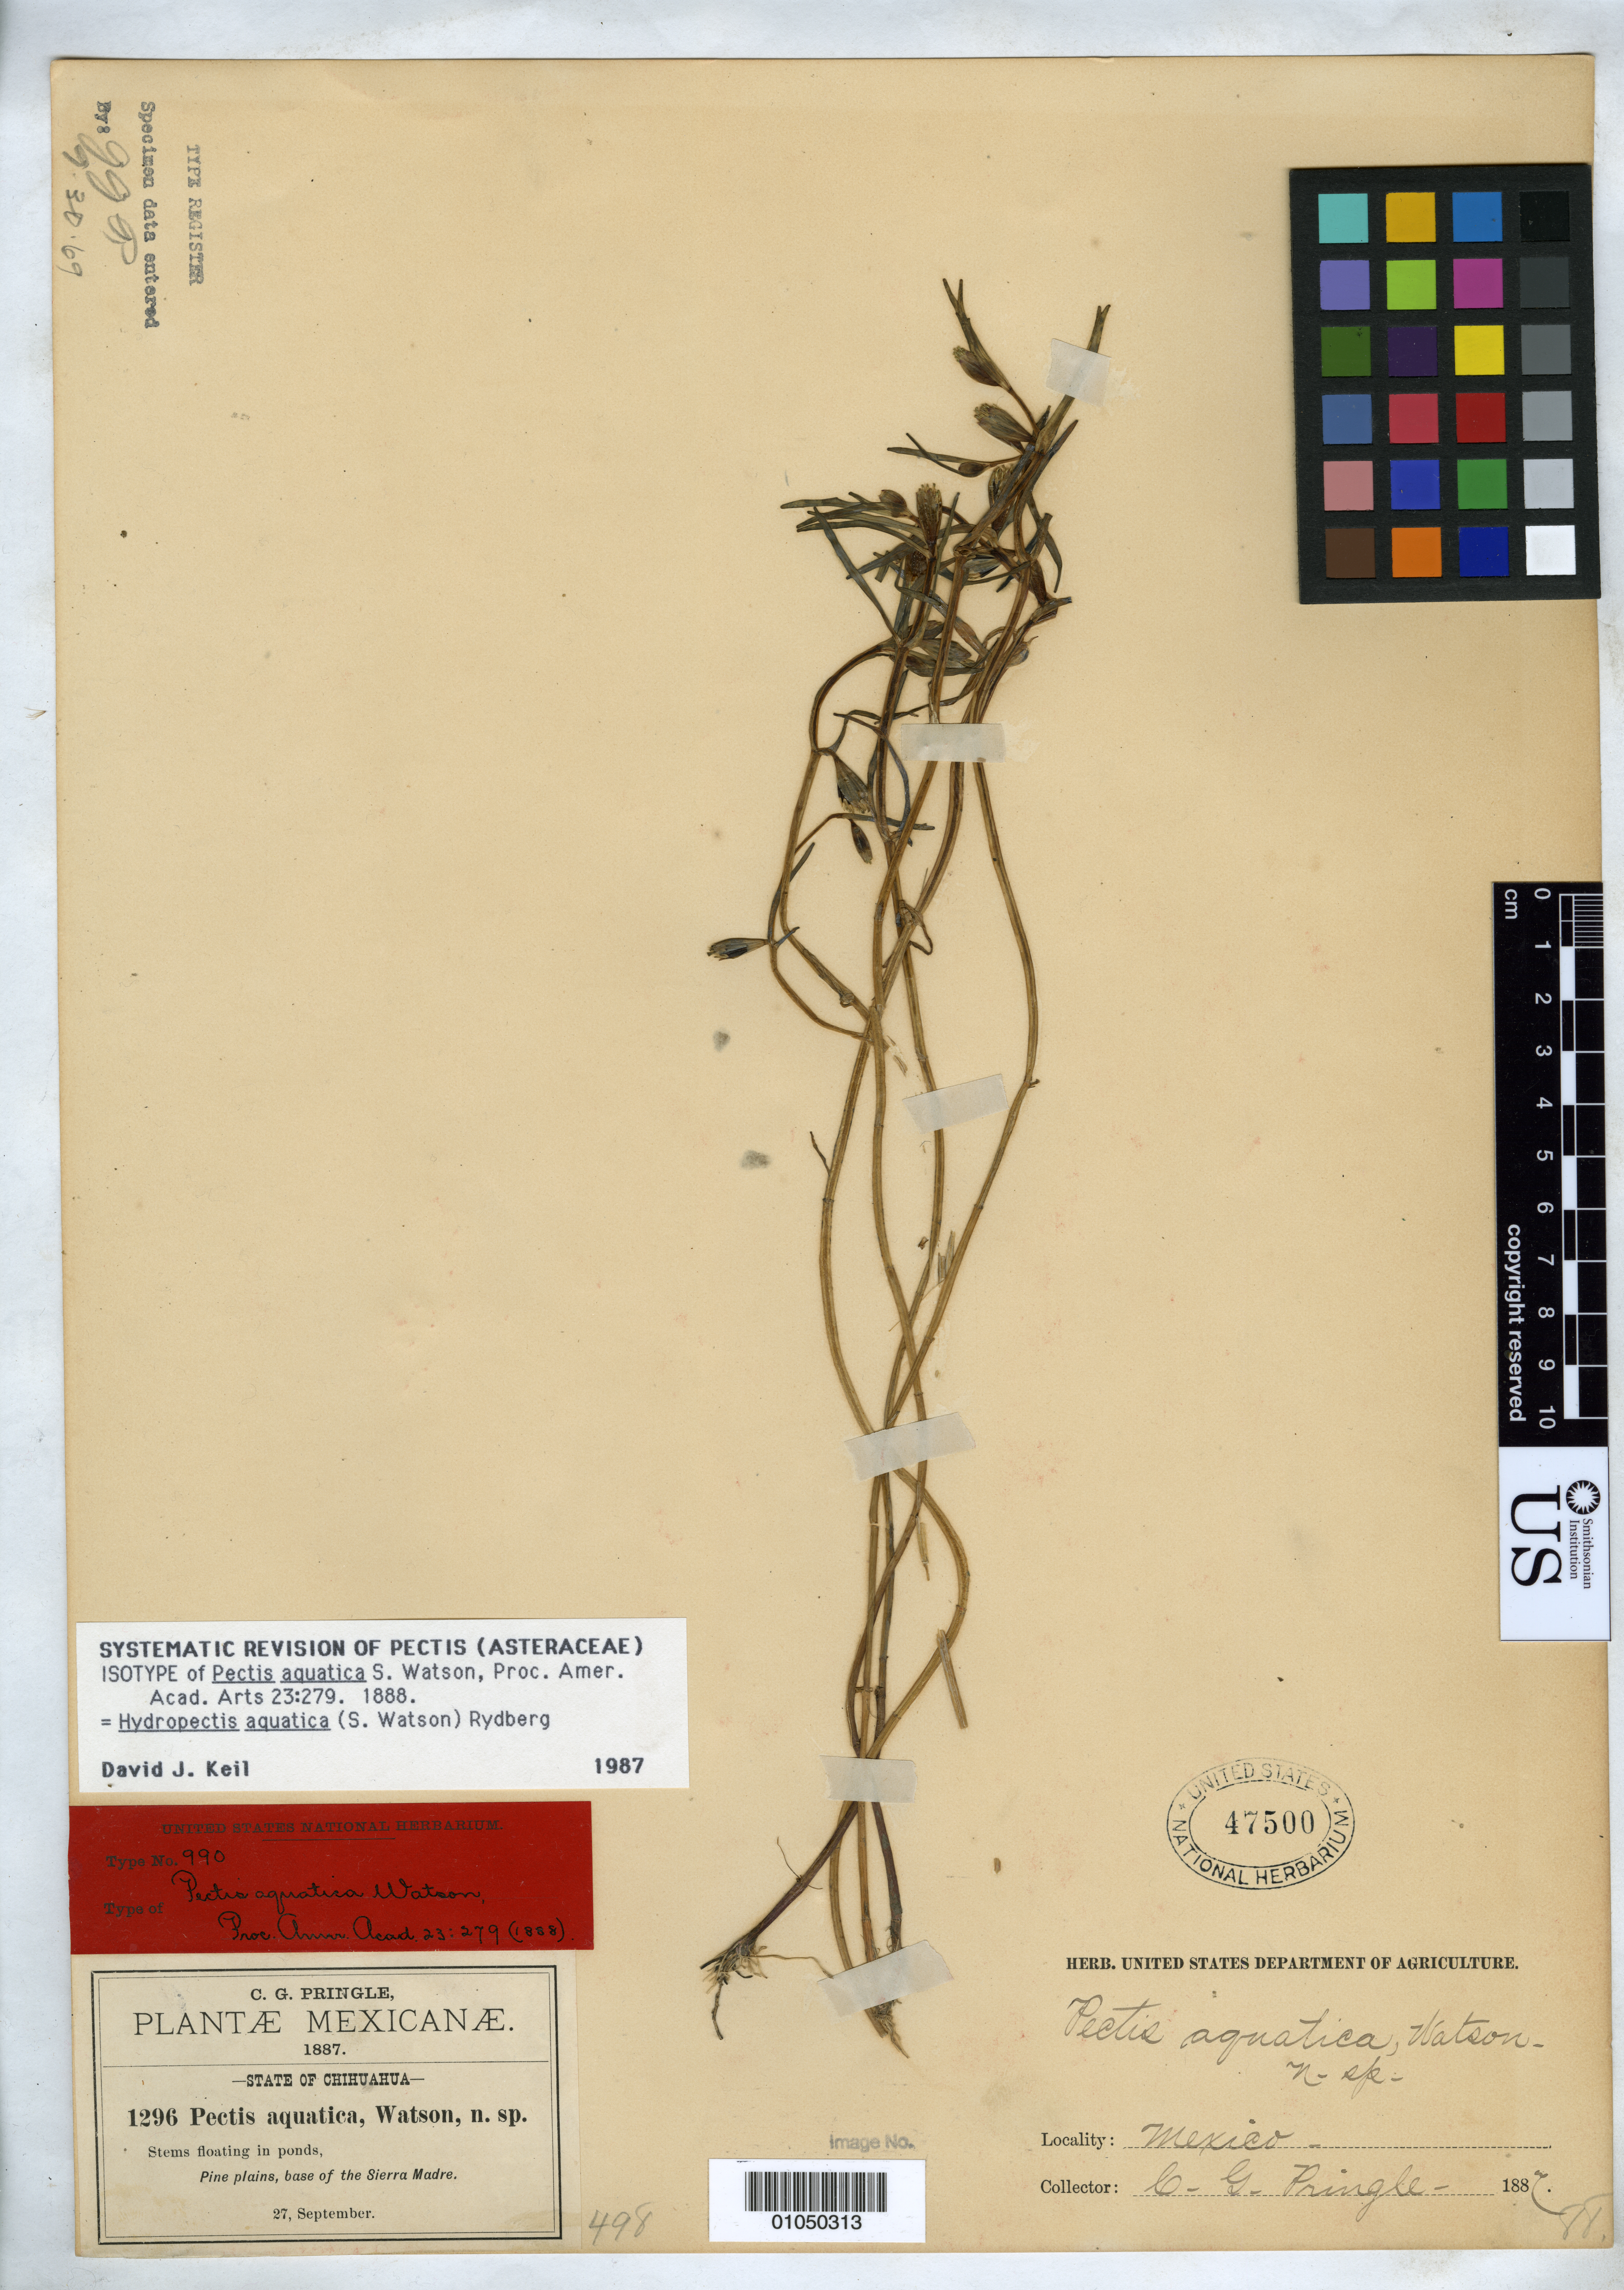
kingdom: Plantae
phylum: Tracheophyta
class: Magnoliopsida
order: Asterales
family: Asteraceae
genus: Pectis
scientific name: Pectis aquatica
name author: S. Watson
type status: Isotype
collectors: C. G. Pringle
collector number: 1296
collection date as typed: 27 Sep 1887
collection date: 1887-09-27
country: Mexico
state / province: Chihuahua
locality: Base of Sierra Madre.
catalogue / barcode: US 47500